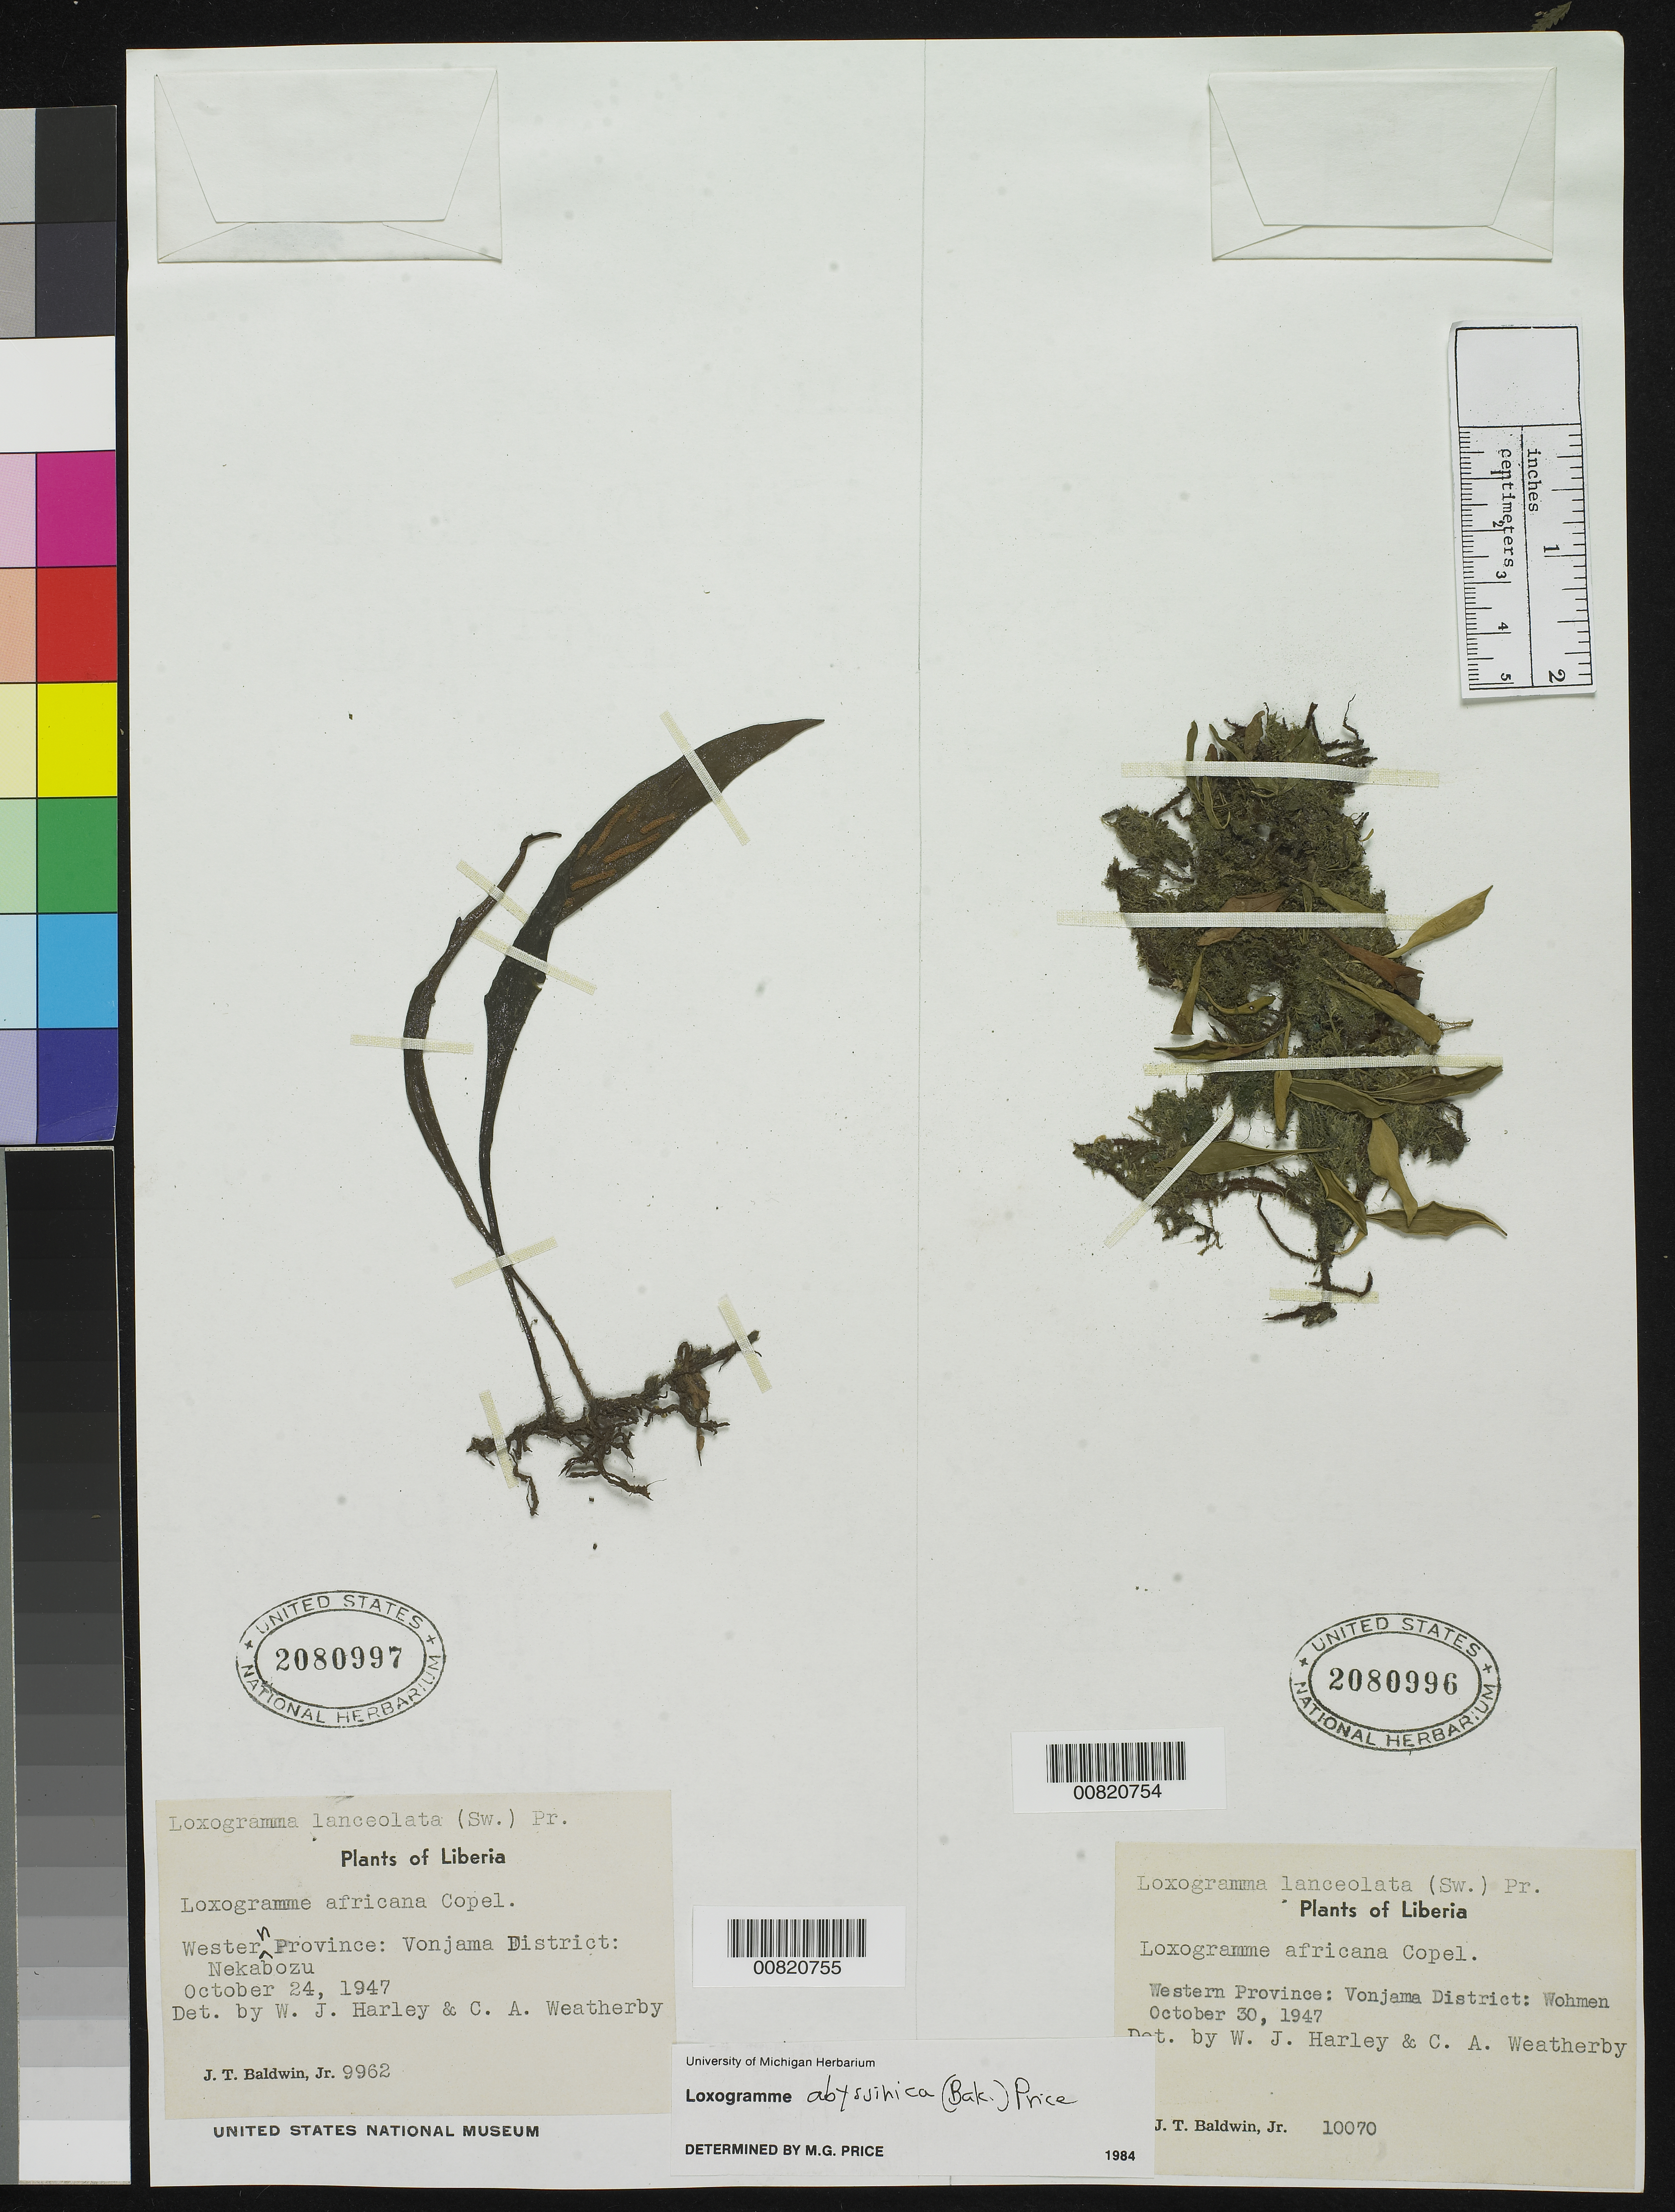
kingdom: Plantae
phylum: Tracheophyta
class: Polypodiopsida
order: Polypodiales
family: Polypodiaceae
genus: Loxogramme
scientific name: Loxogramme abyssinica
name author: (Baker) Price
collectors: J. T. Baldwin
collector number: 10070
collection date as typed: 30 Oct 1947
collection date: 1947-10-30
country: Liberia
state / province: Lofa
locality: Western Province: Vonjama District, Wohmen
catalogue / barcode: US 2080996